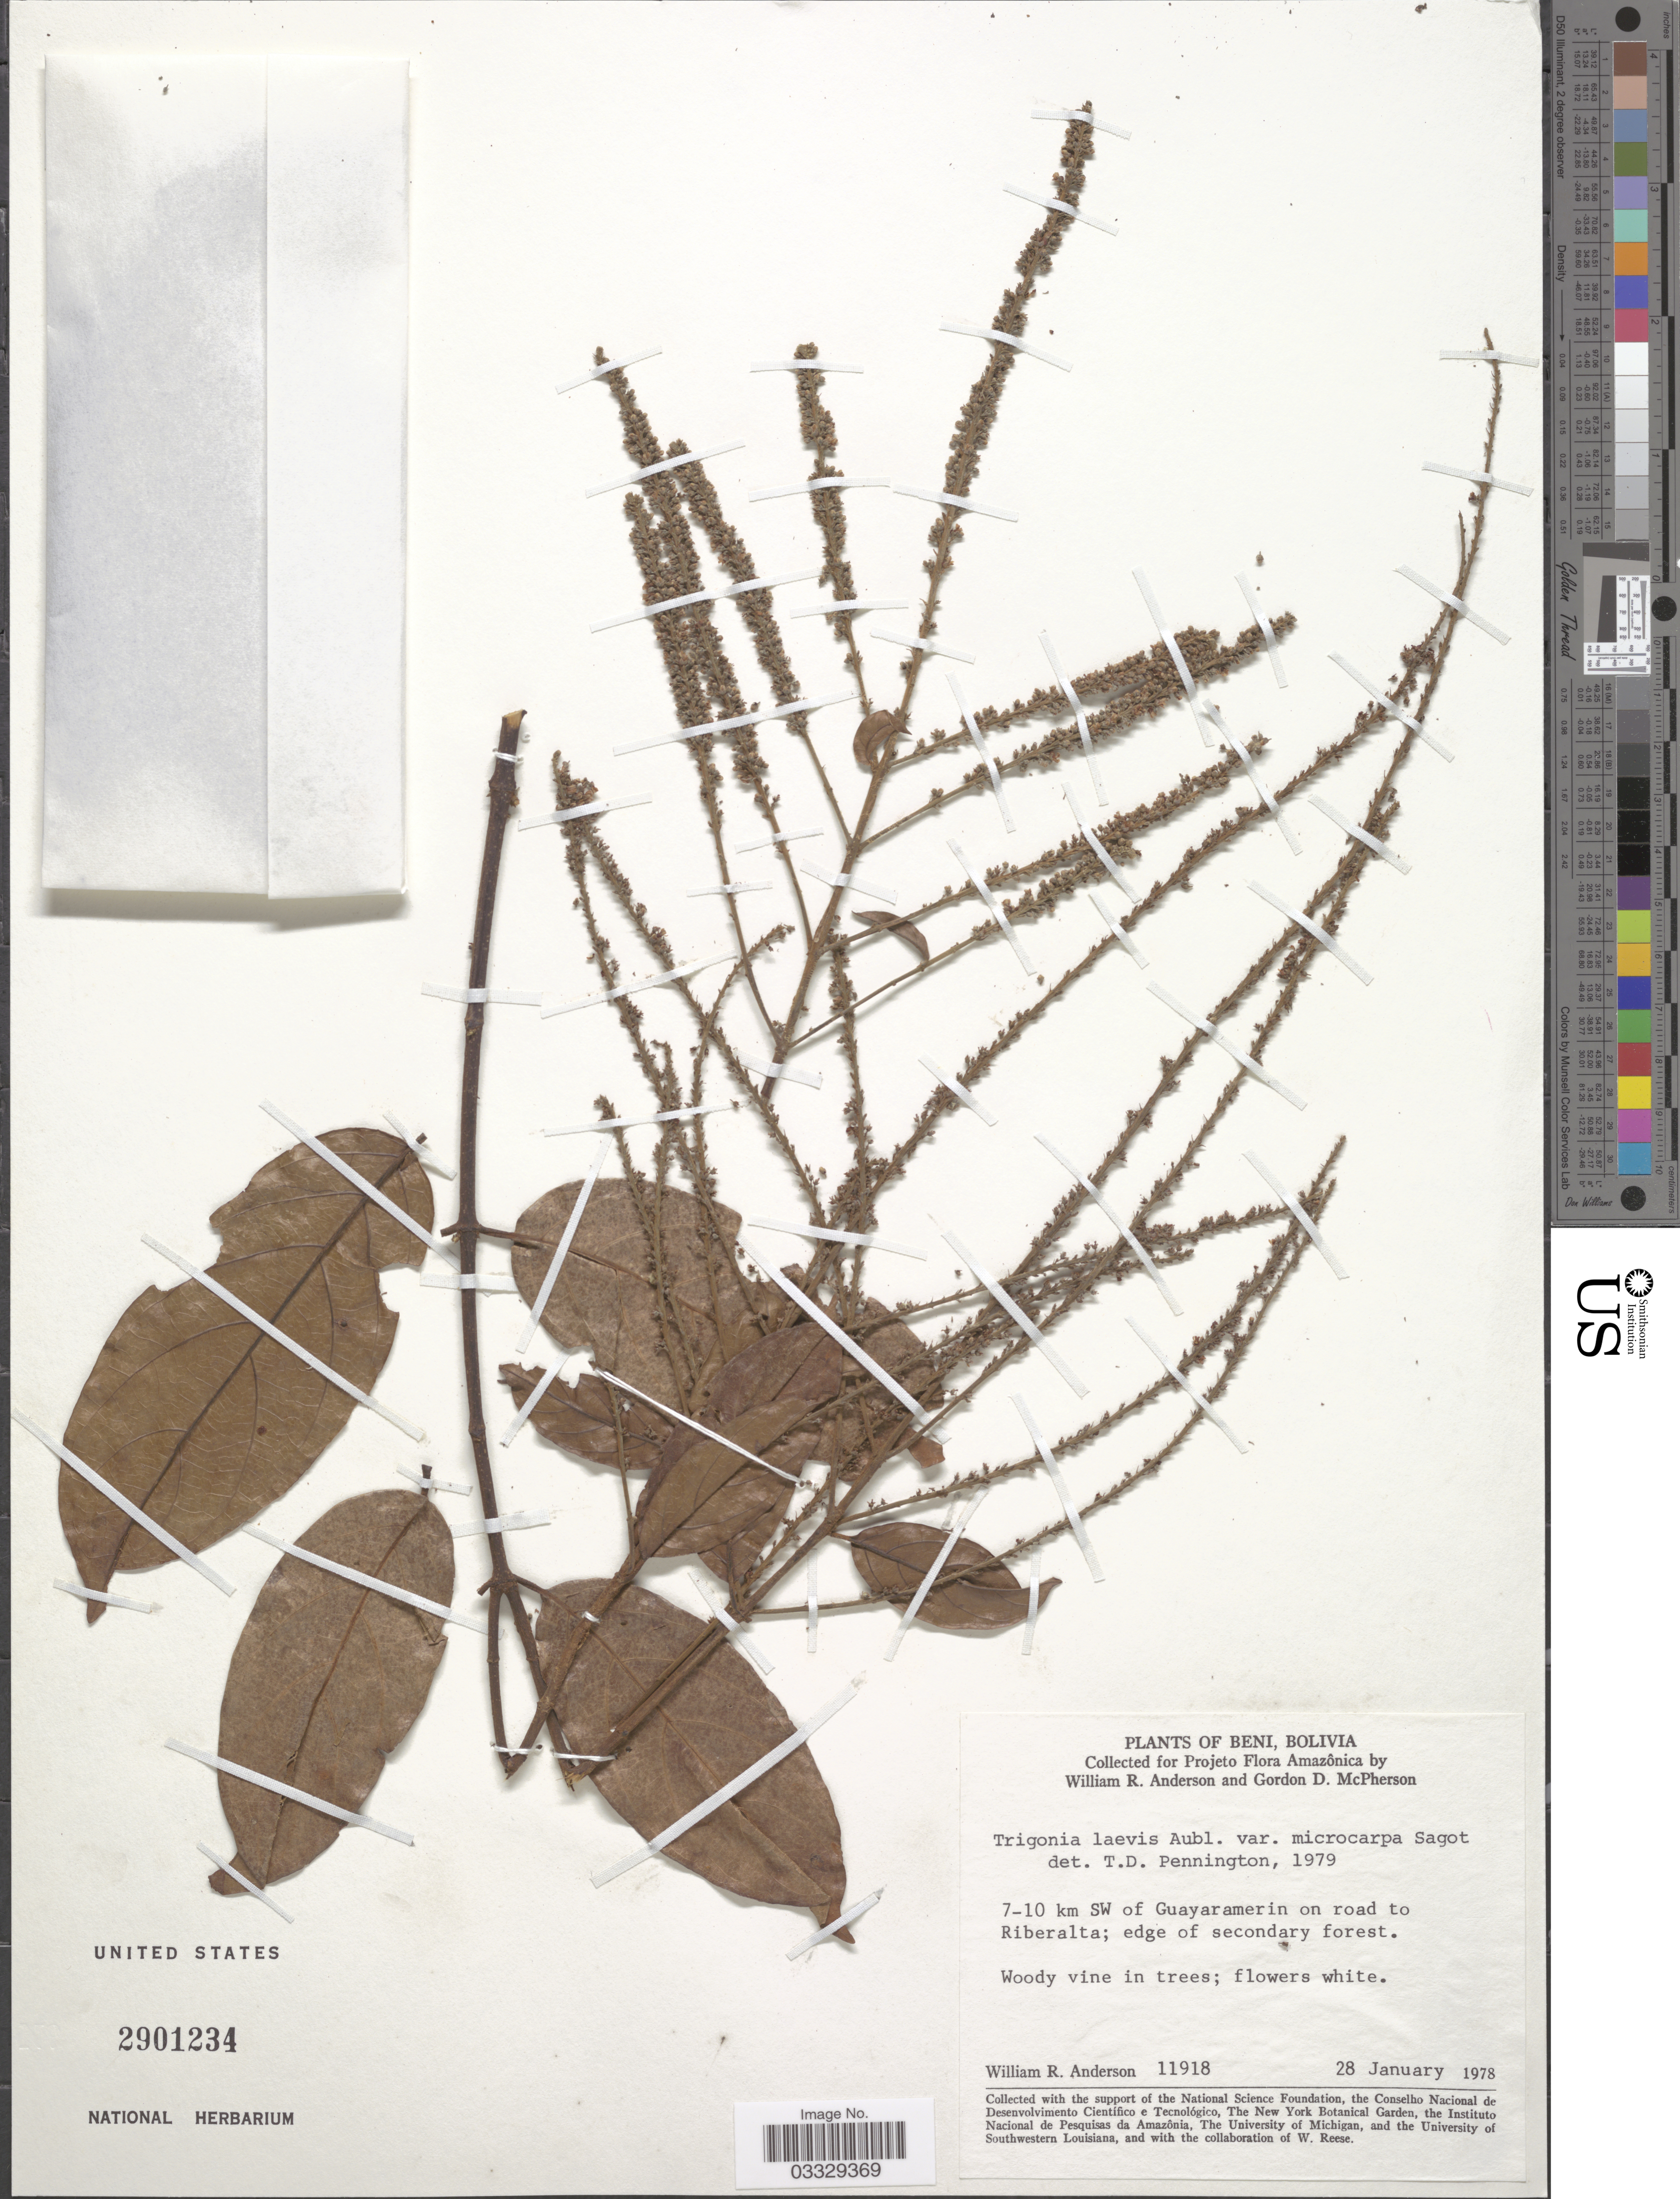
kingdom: Plantae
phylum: Tracheophyta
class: Magnoliopsida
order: Malpighiales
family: Trigoniaceae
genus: Trigonia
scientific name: Trigonia laevis var. microcarpa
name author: (Sagot ex Warm.) Sagot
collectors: W. R. Anderson & G. McPherson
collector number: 11918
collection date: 1978-01-28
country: Bolivia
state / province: Beni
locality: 7-10 km SW of Guayaramerin on road to Riberalta.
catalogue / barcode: US 2901234